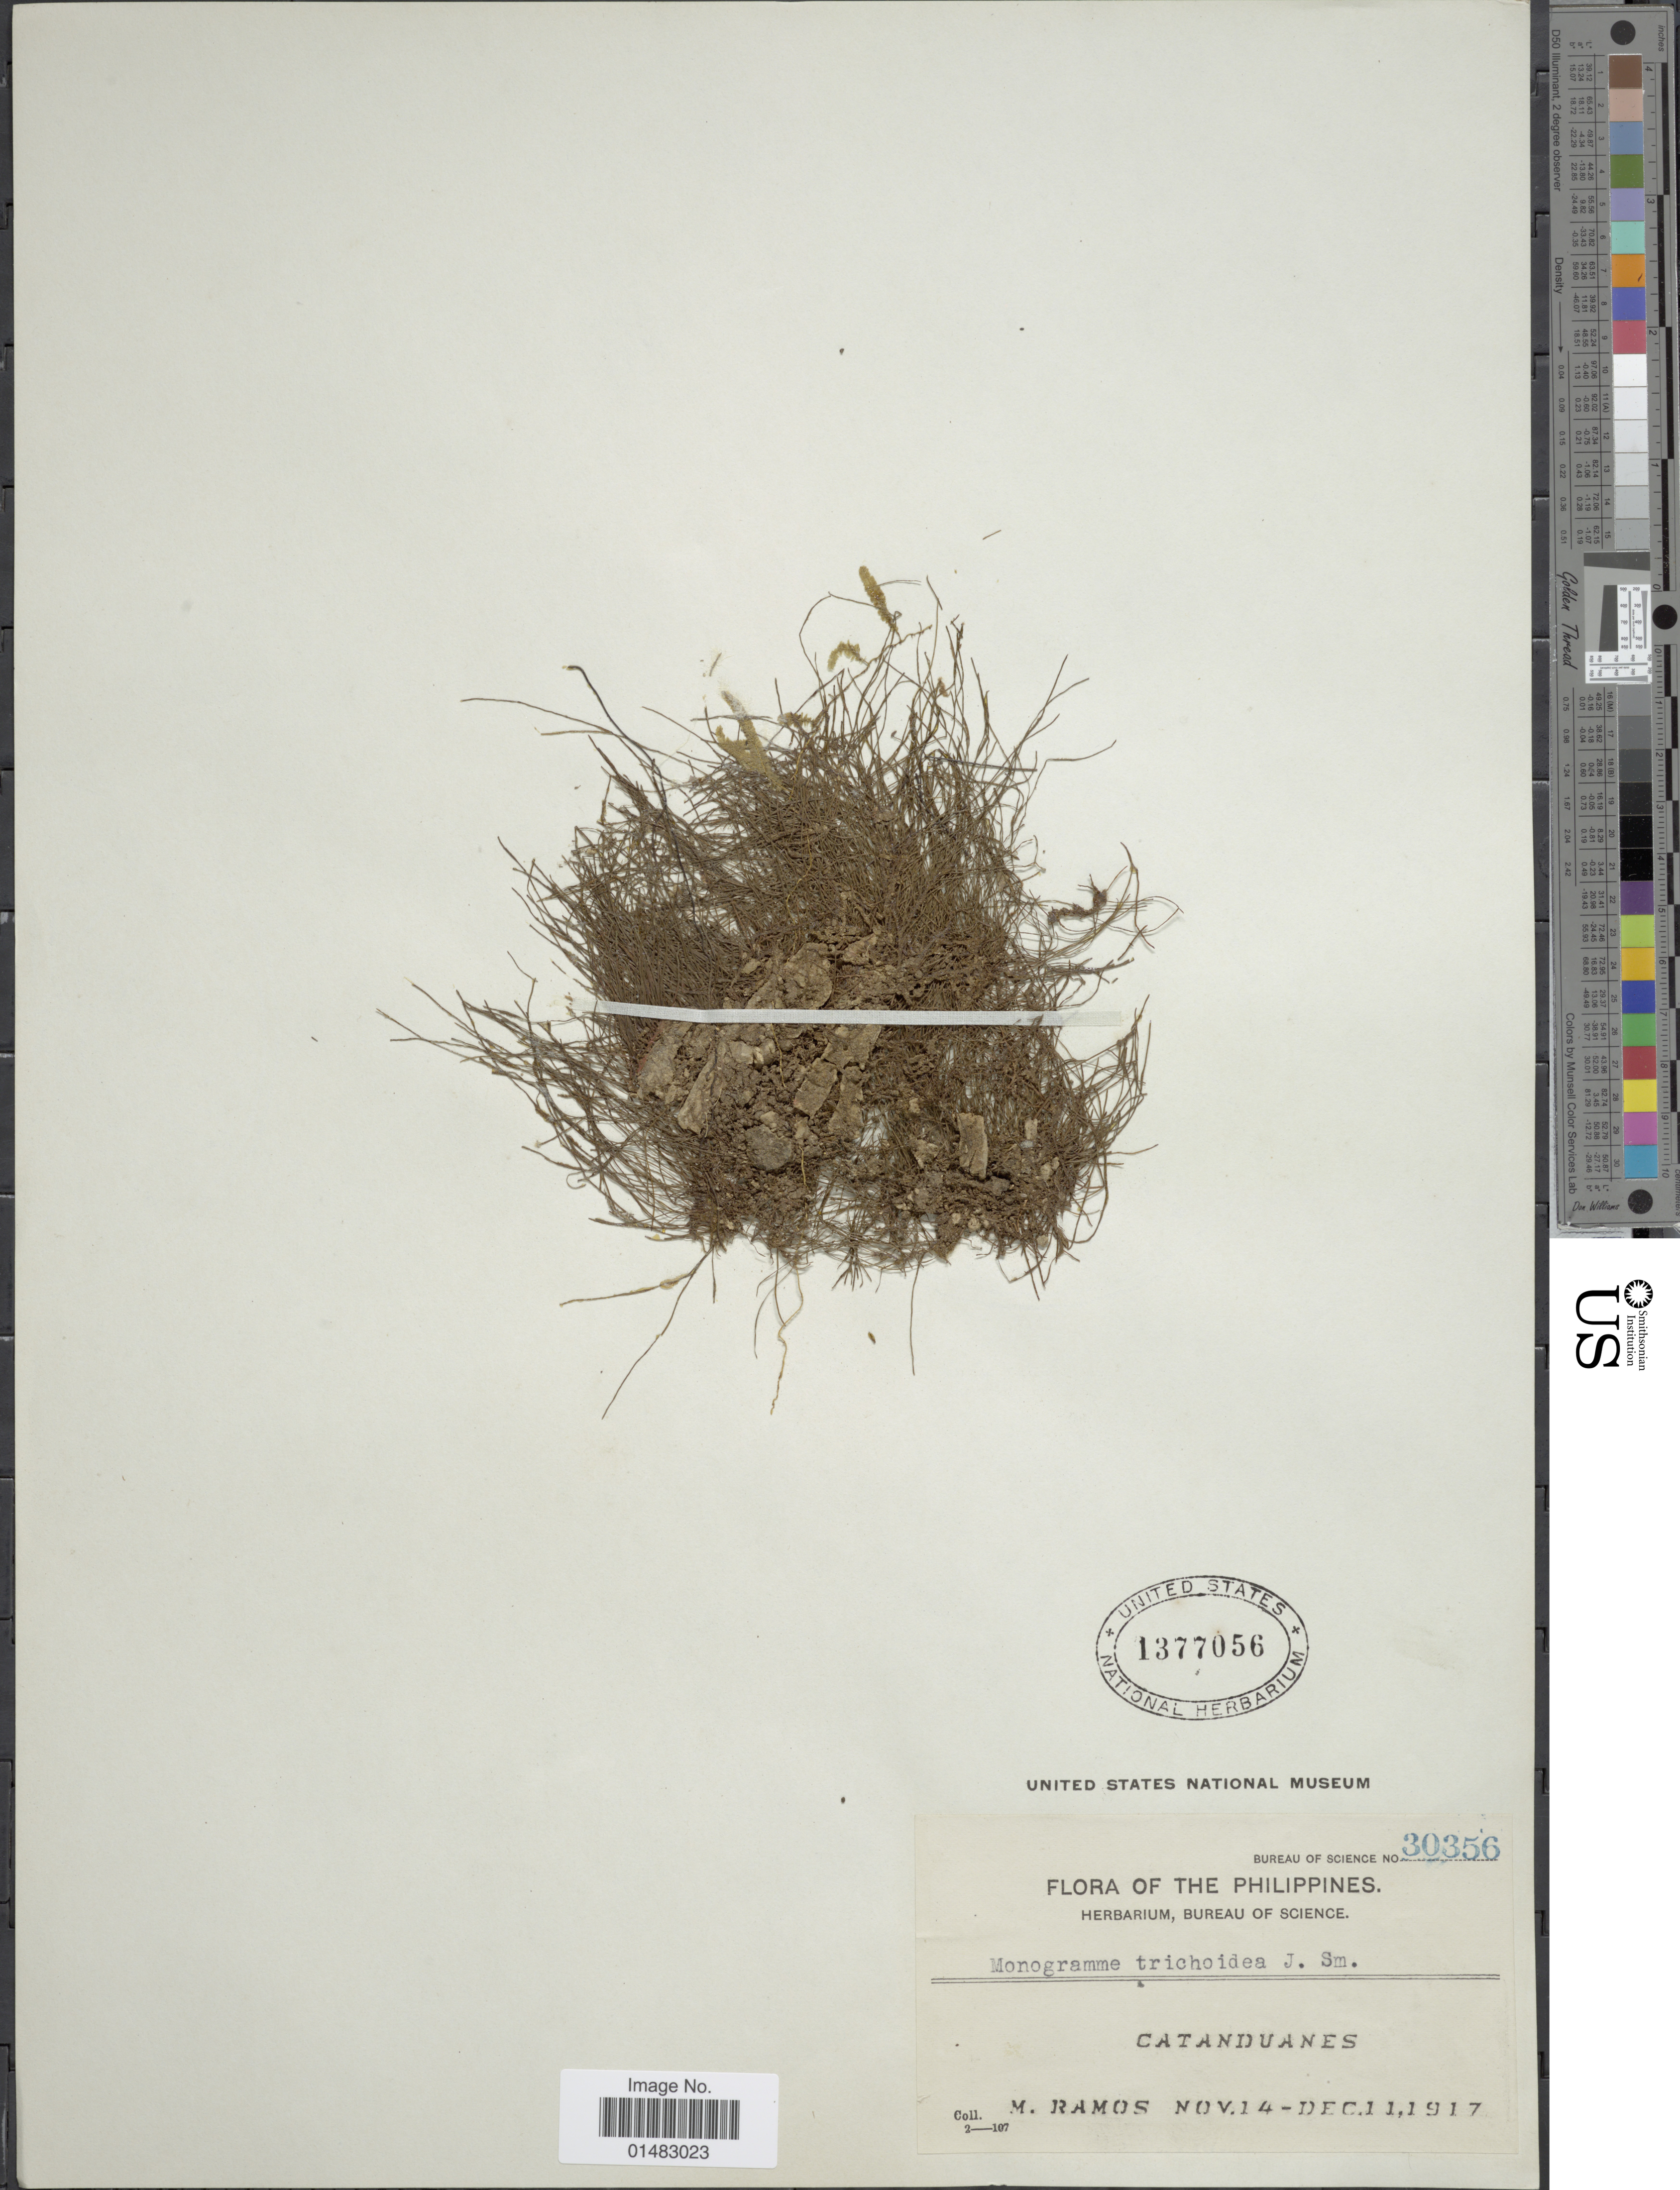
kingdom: Plantae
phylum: Tracheophyta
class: Polypodiopsida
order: Polypodiales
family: Pteridaceae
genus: Monogramma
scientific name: Monogramma trichoidea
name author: (Fée) Hook. & Baker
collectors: M. Ramos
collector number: Bureau of Science 30356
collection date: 1914-11-14/1917-12-11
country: Philippines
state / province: Bicol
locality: Cantanduanes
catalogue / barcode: US 1377056